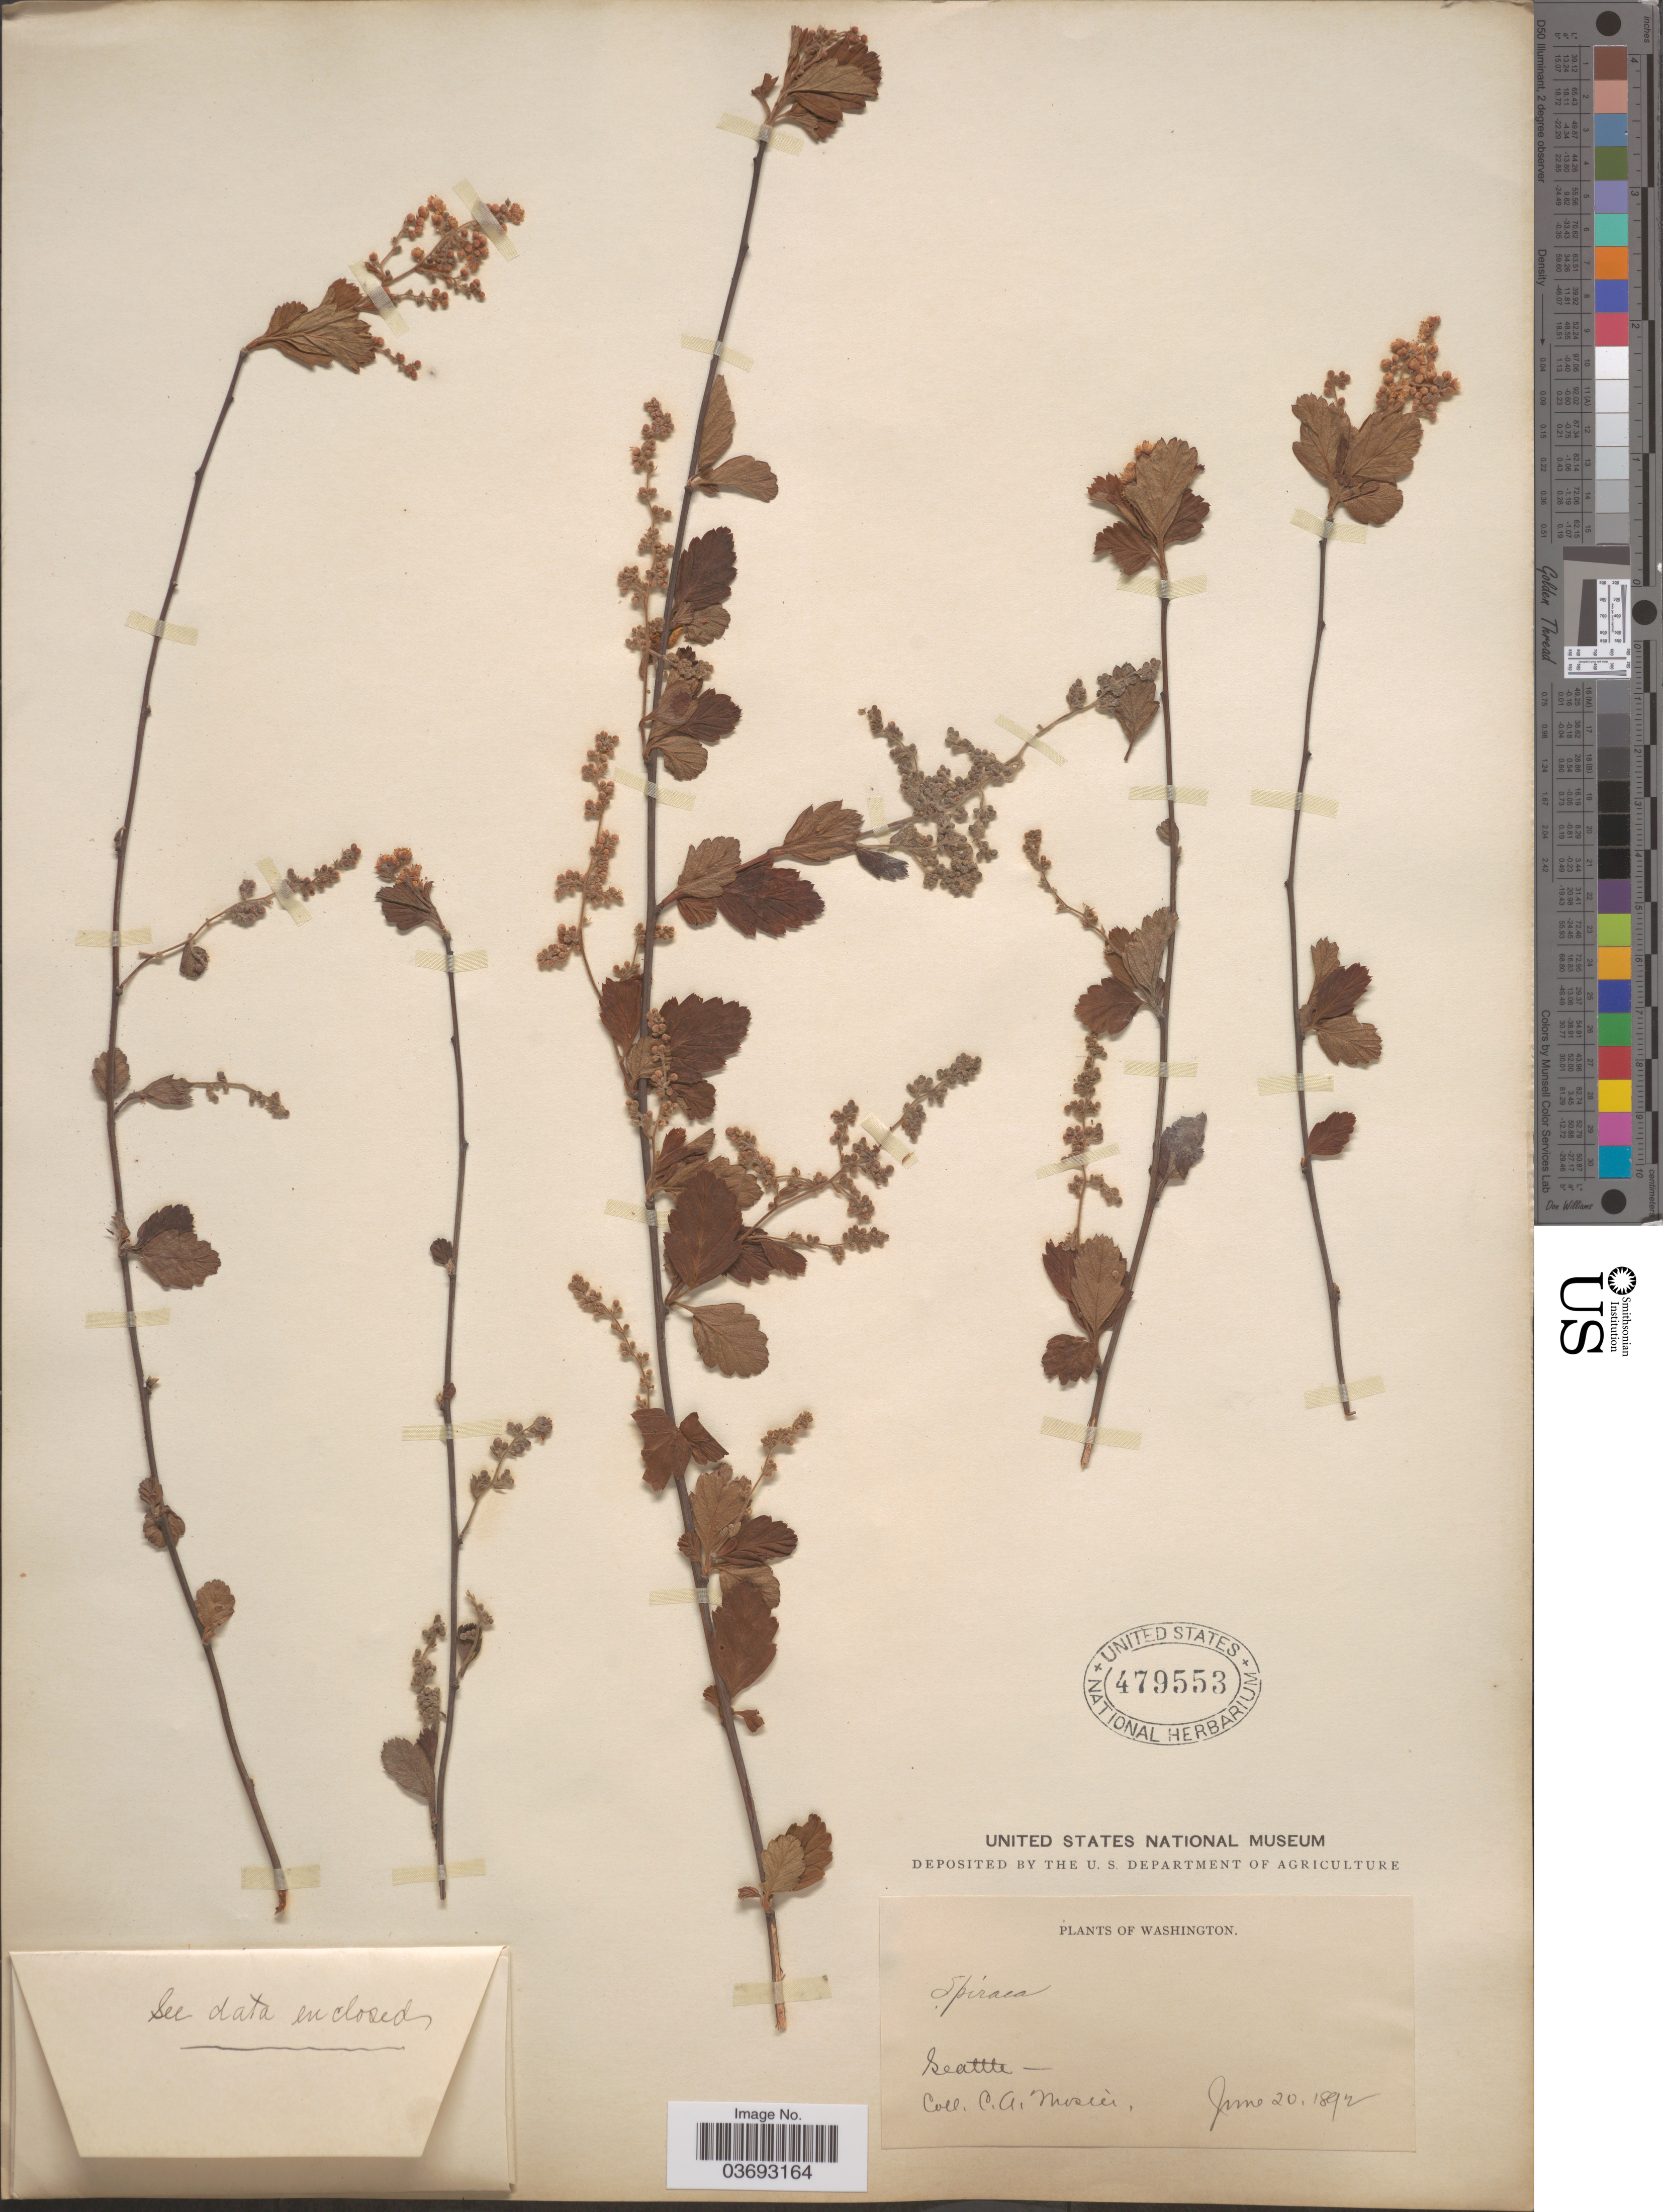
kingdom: Plantae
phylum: Tracheophyta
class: Magnoliopsida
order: Rosales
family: Rosaceae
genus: Spiraea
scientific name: Spiraea sp.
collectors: C. A. Mosier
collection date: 1892-06-20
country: United States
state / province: Washington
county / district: King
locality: Seattle.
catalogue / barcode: US 479553